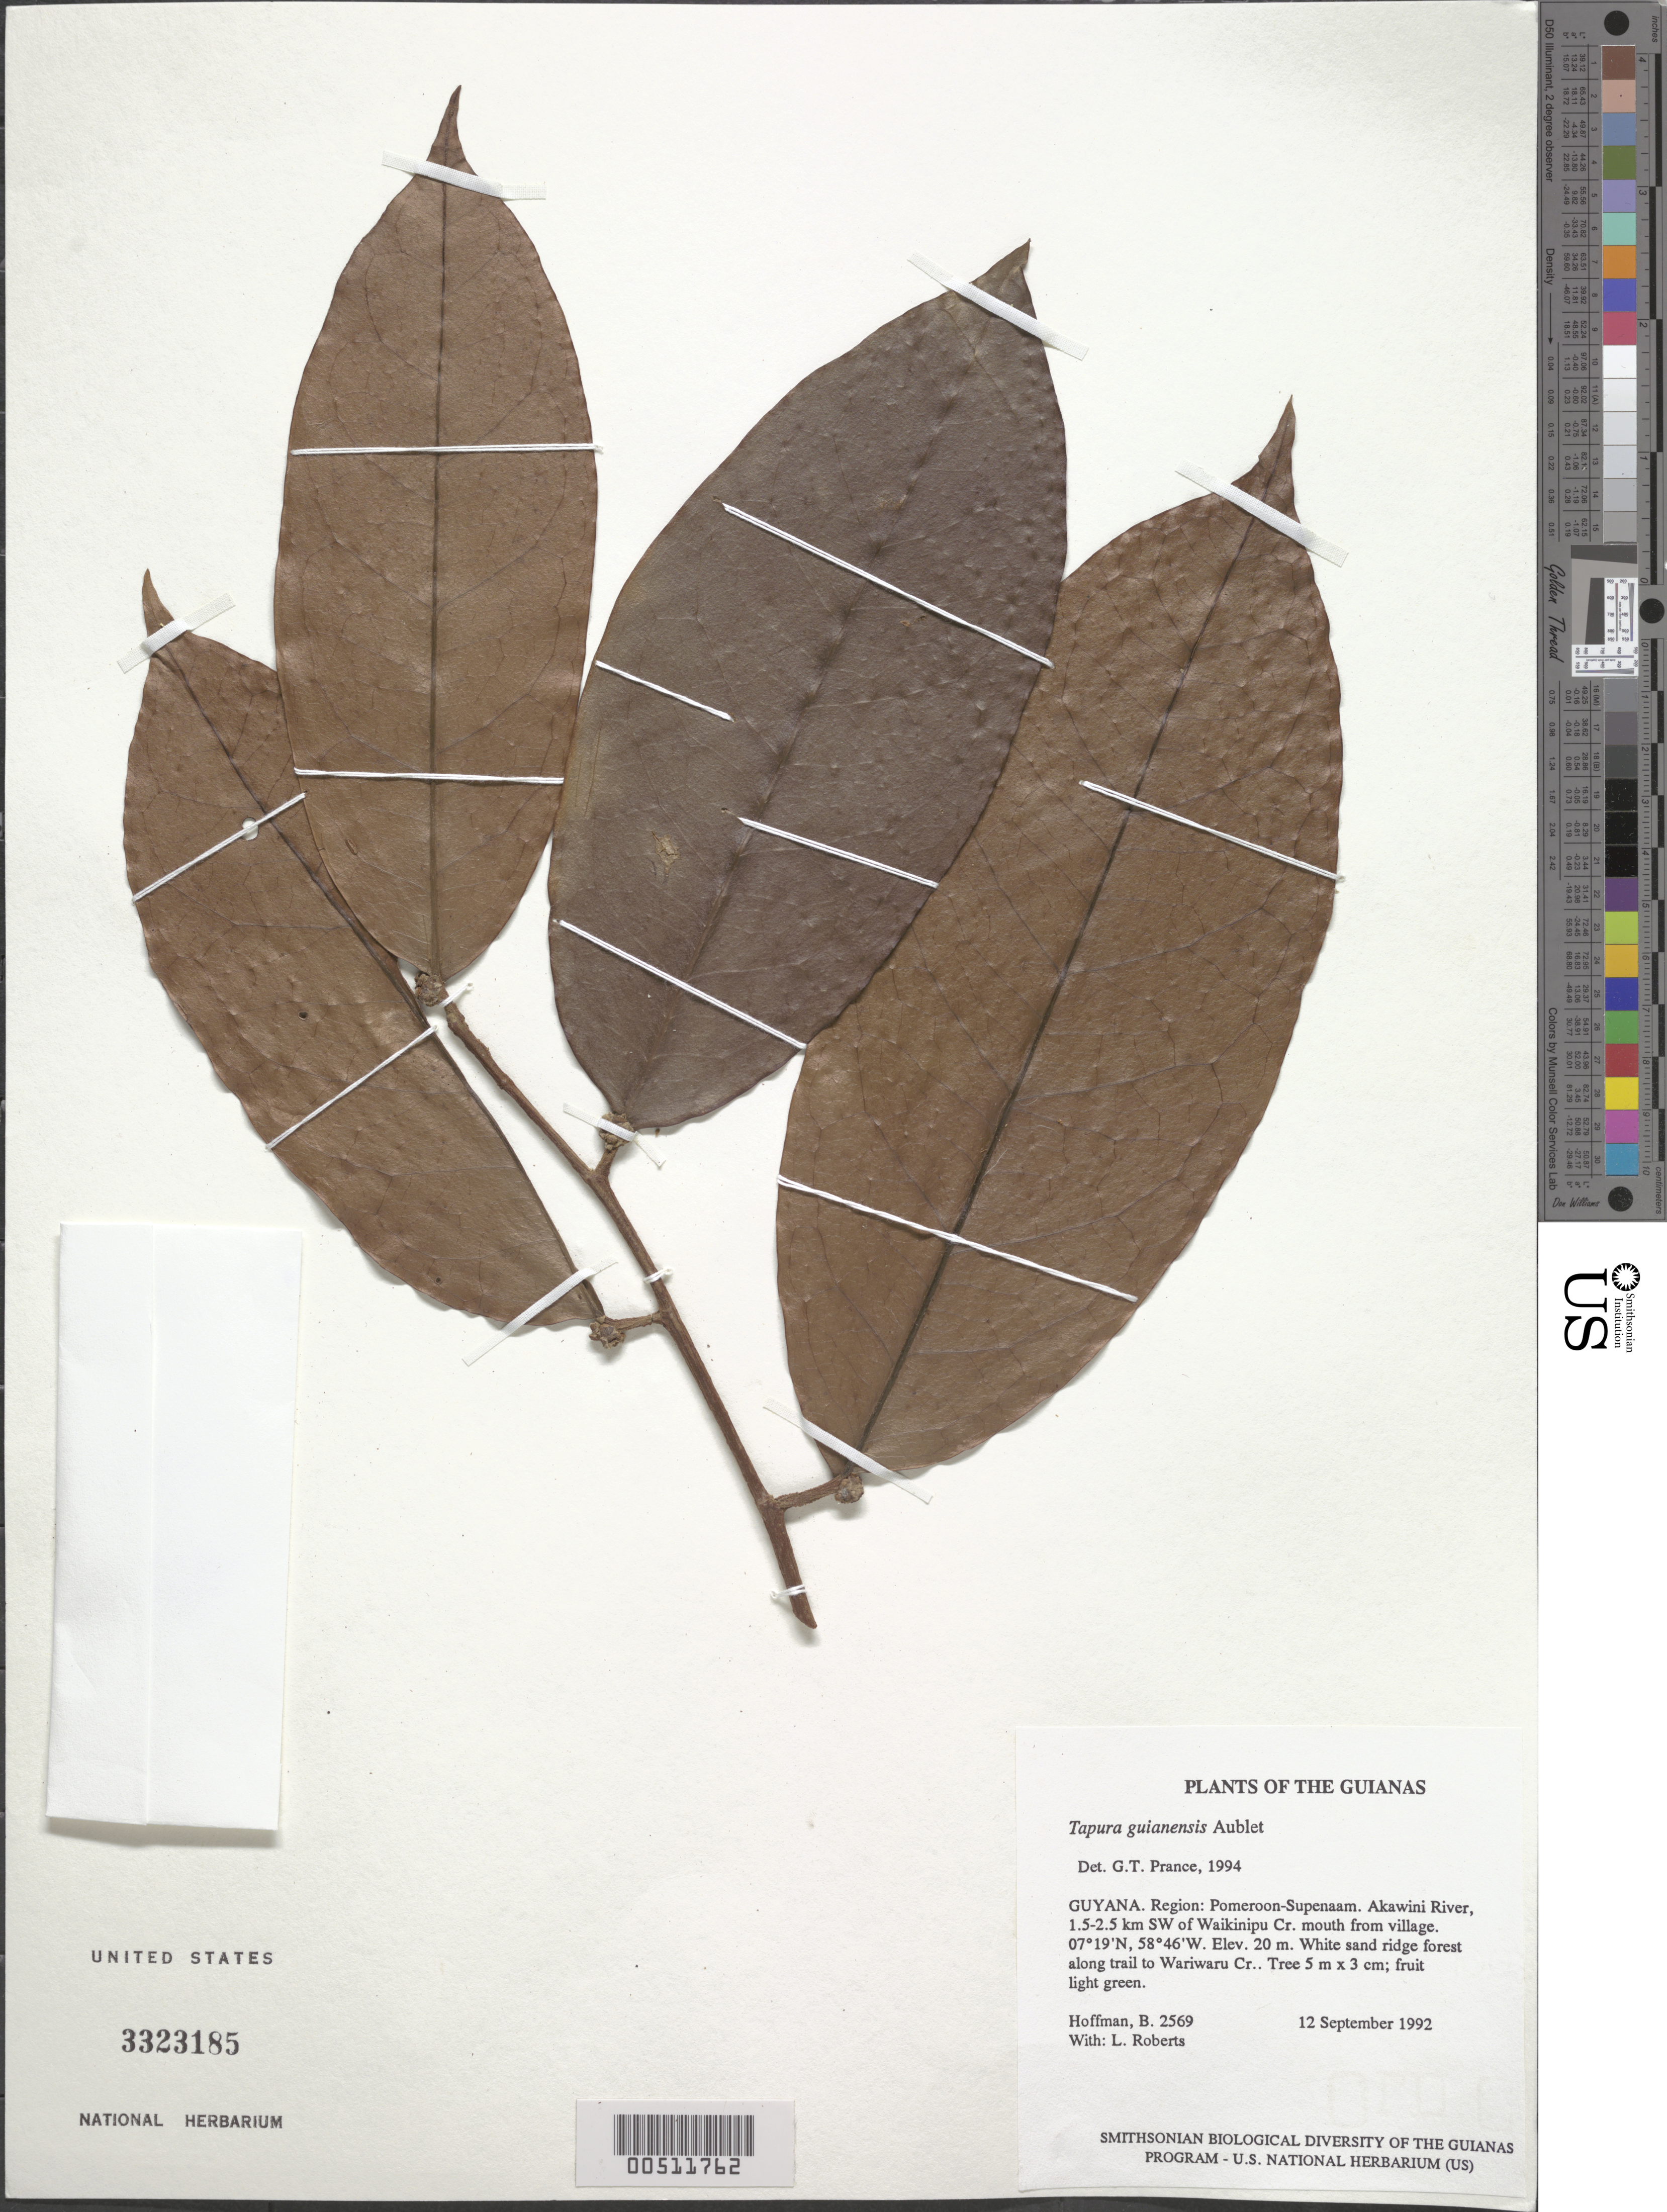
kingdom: Plantae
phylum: Tracheophyta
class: Magnoliopsida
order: Malpighiales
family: Dichapetalaceae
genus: Tapura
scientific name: Tapura guianensis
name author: Aubl.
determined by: Prance, G. T.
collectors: B. Hoffman & L. Roberts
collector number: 2569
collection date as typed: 12 September 1992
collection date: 1992-09-12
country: Guyana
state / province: Pomeroon-Supenaam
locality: Akawini River, 1.5-2.5 km SW of Waikinipu Creek mouth, along trail from Wakinipu village to Wariwaru Creek (Pomeroon R.)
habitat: White sand ridge forest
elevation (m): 20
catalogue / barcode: US 3323185